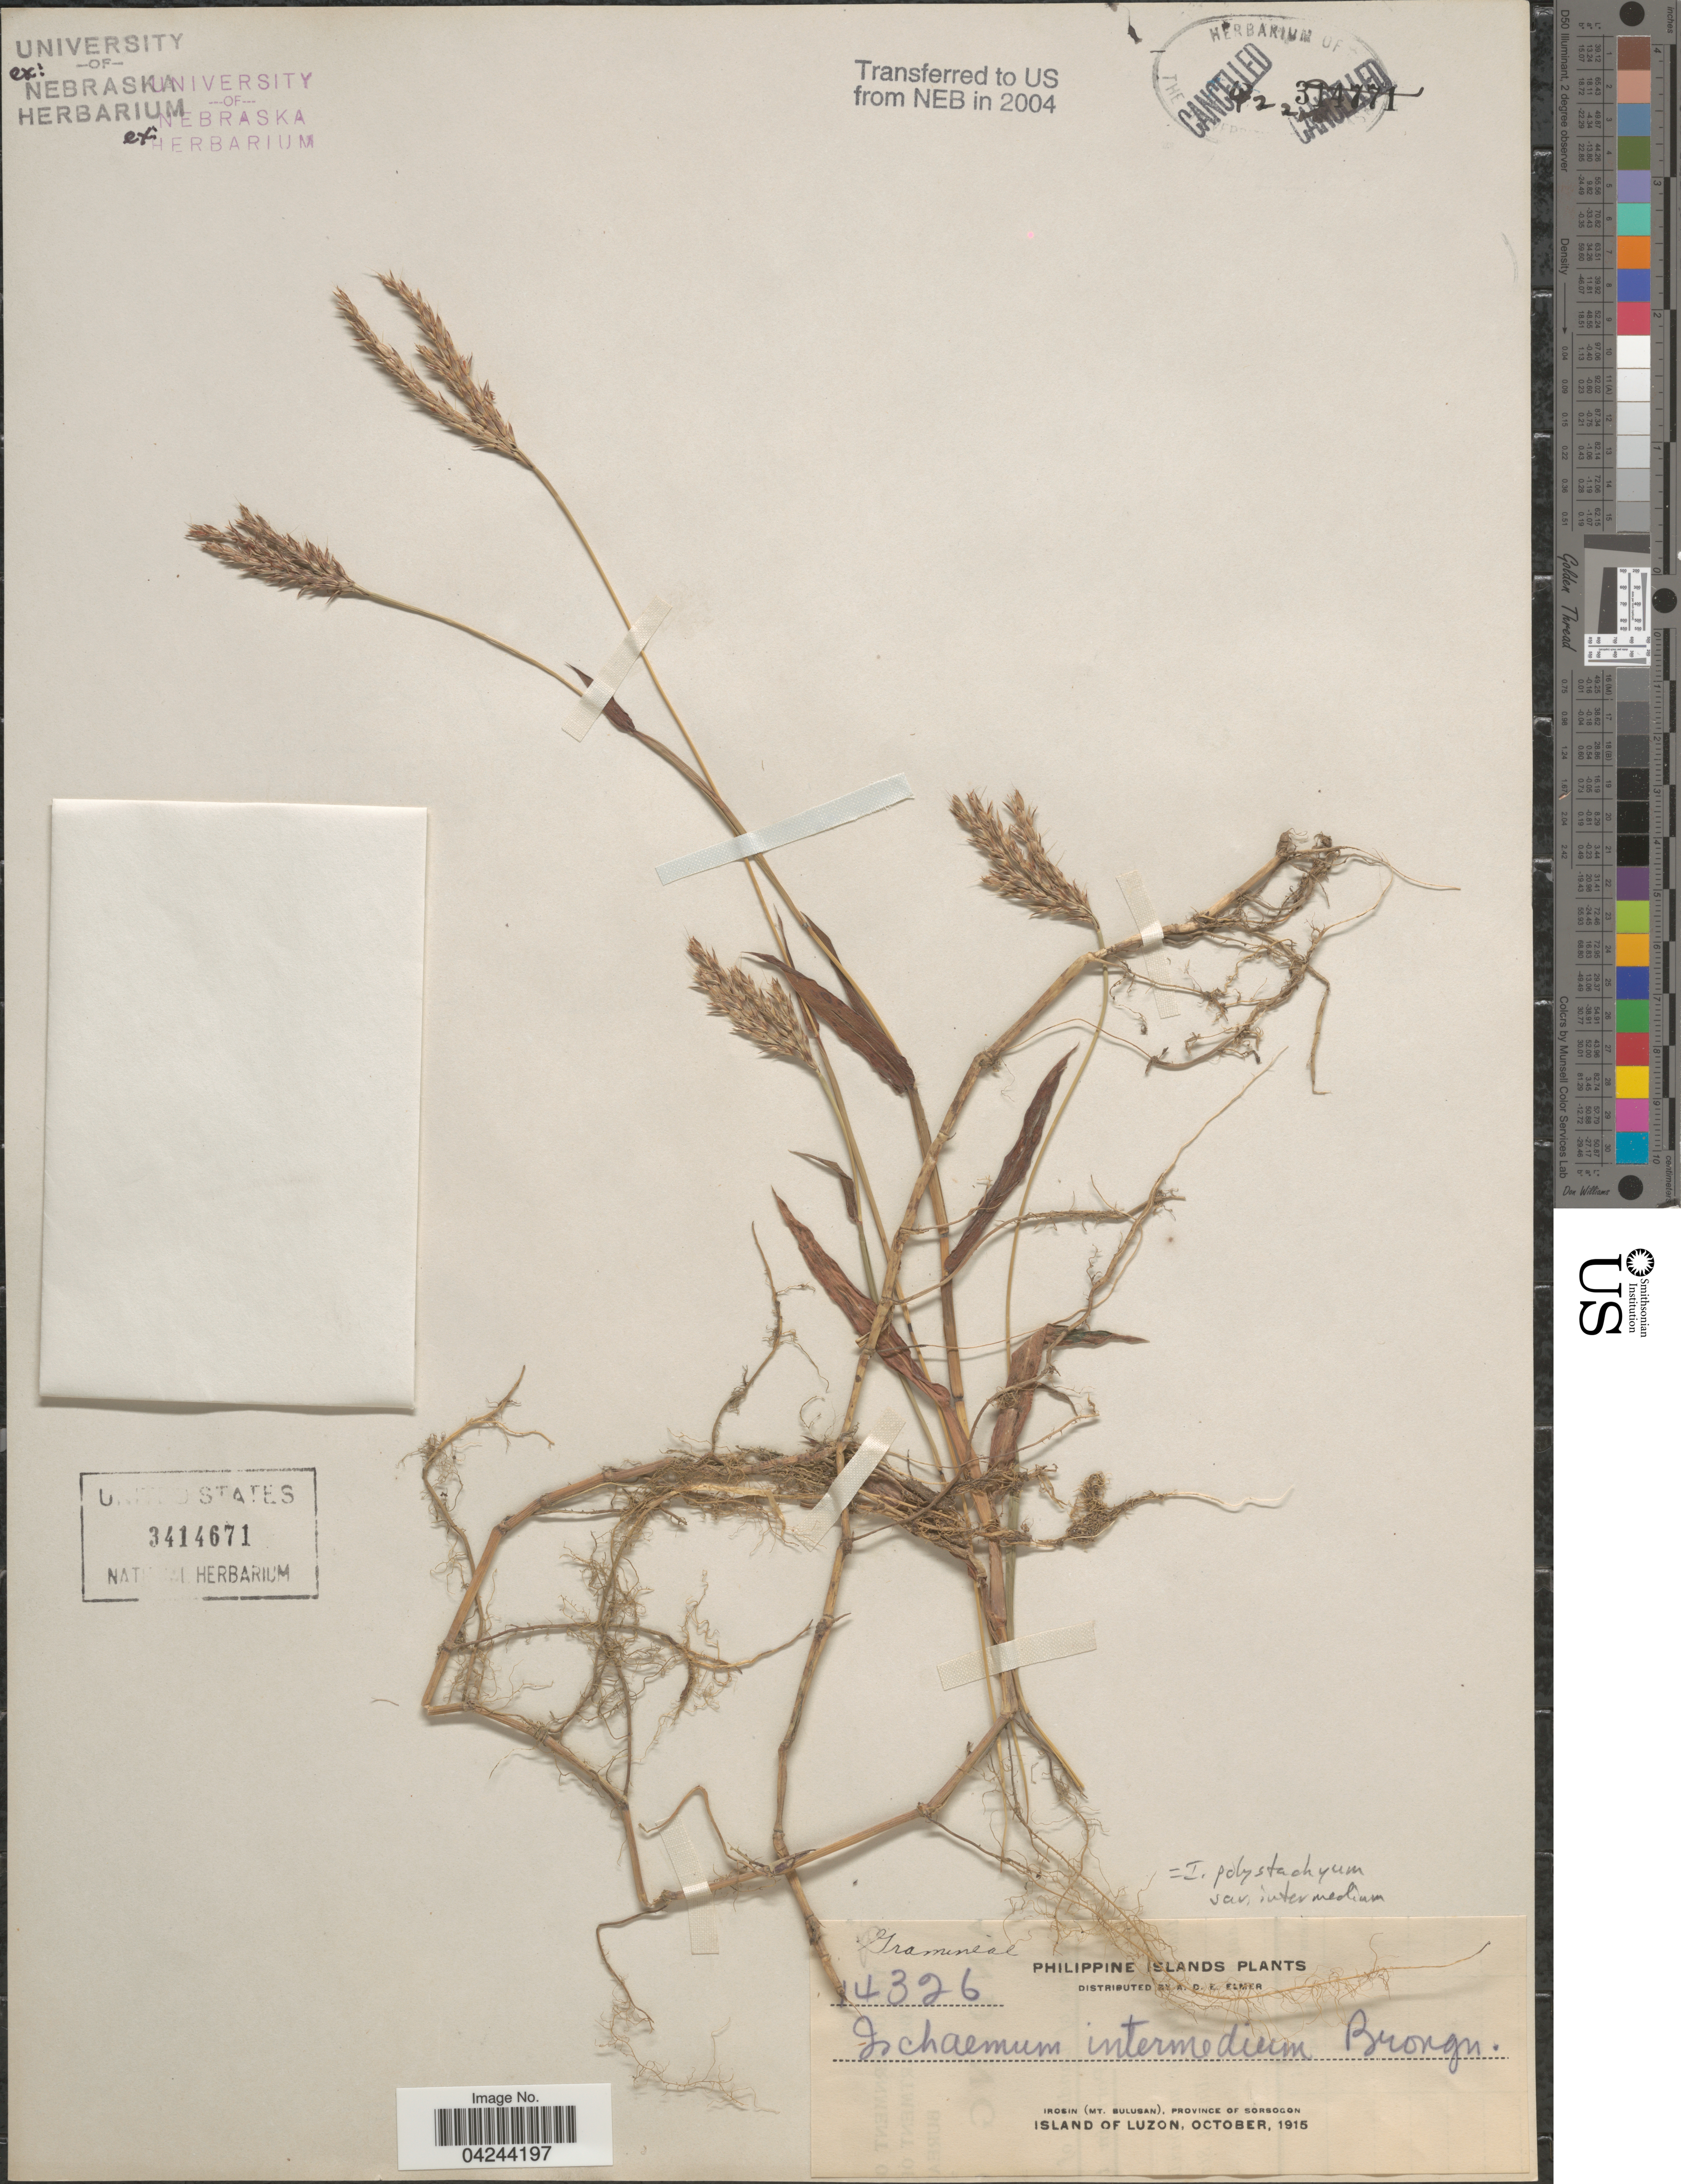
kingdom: Plantae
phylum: Tracheophyta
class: Liliopsida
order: Poales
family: Poaceae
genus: Ischaemum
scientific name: Ischaemum polystachyum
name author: J. Presl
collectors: A. D. E. Elmer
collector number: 14326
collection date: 1915-10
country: Philippines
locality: Philippine [illegible text]lands. Irosin (Mt. Bulusan), Province of Sorsogon. Island of Luzon.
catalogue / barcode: US 3414671